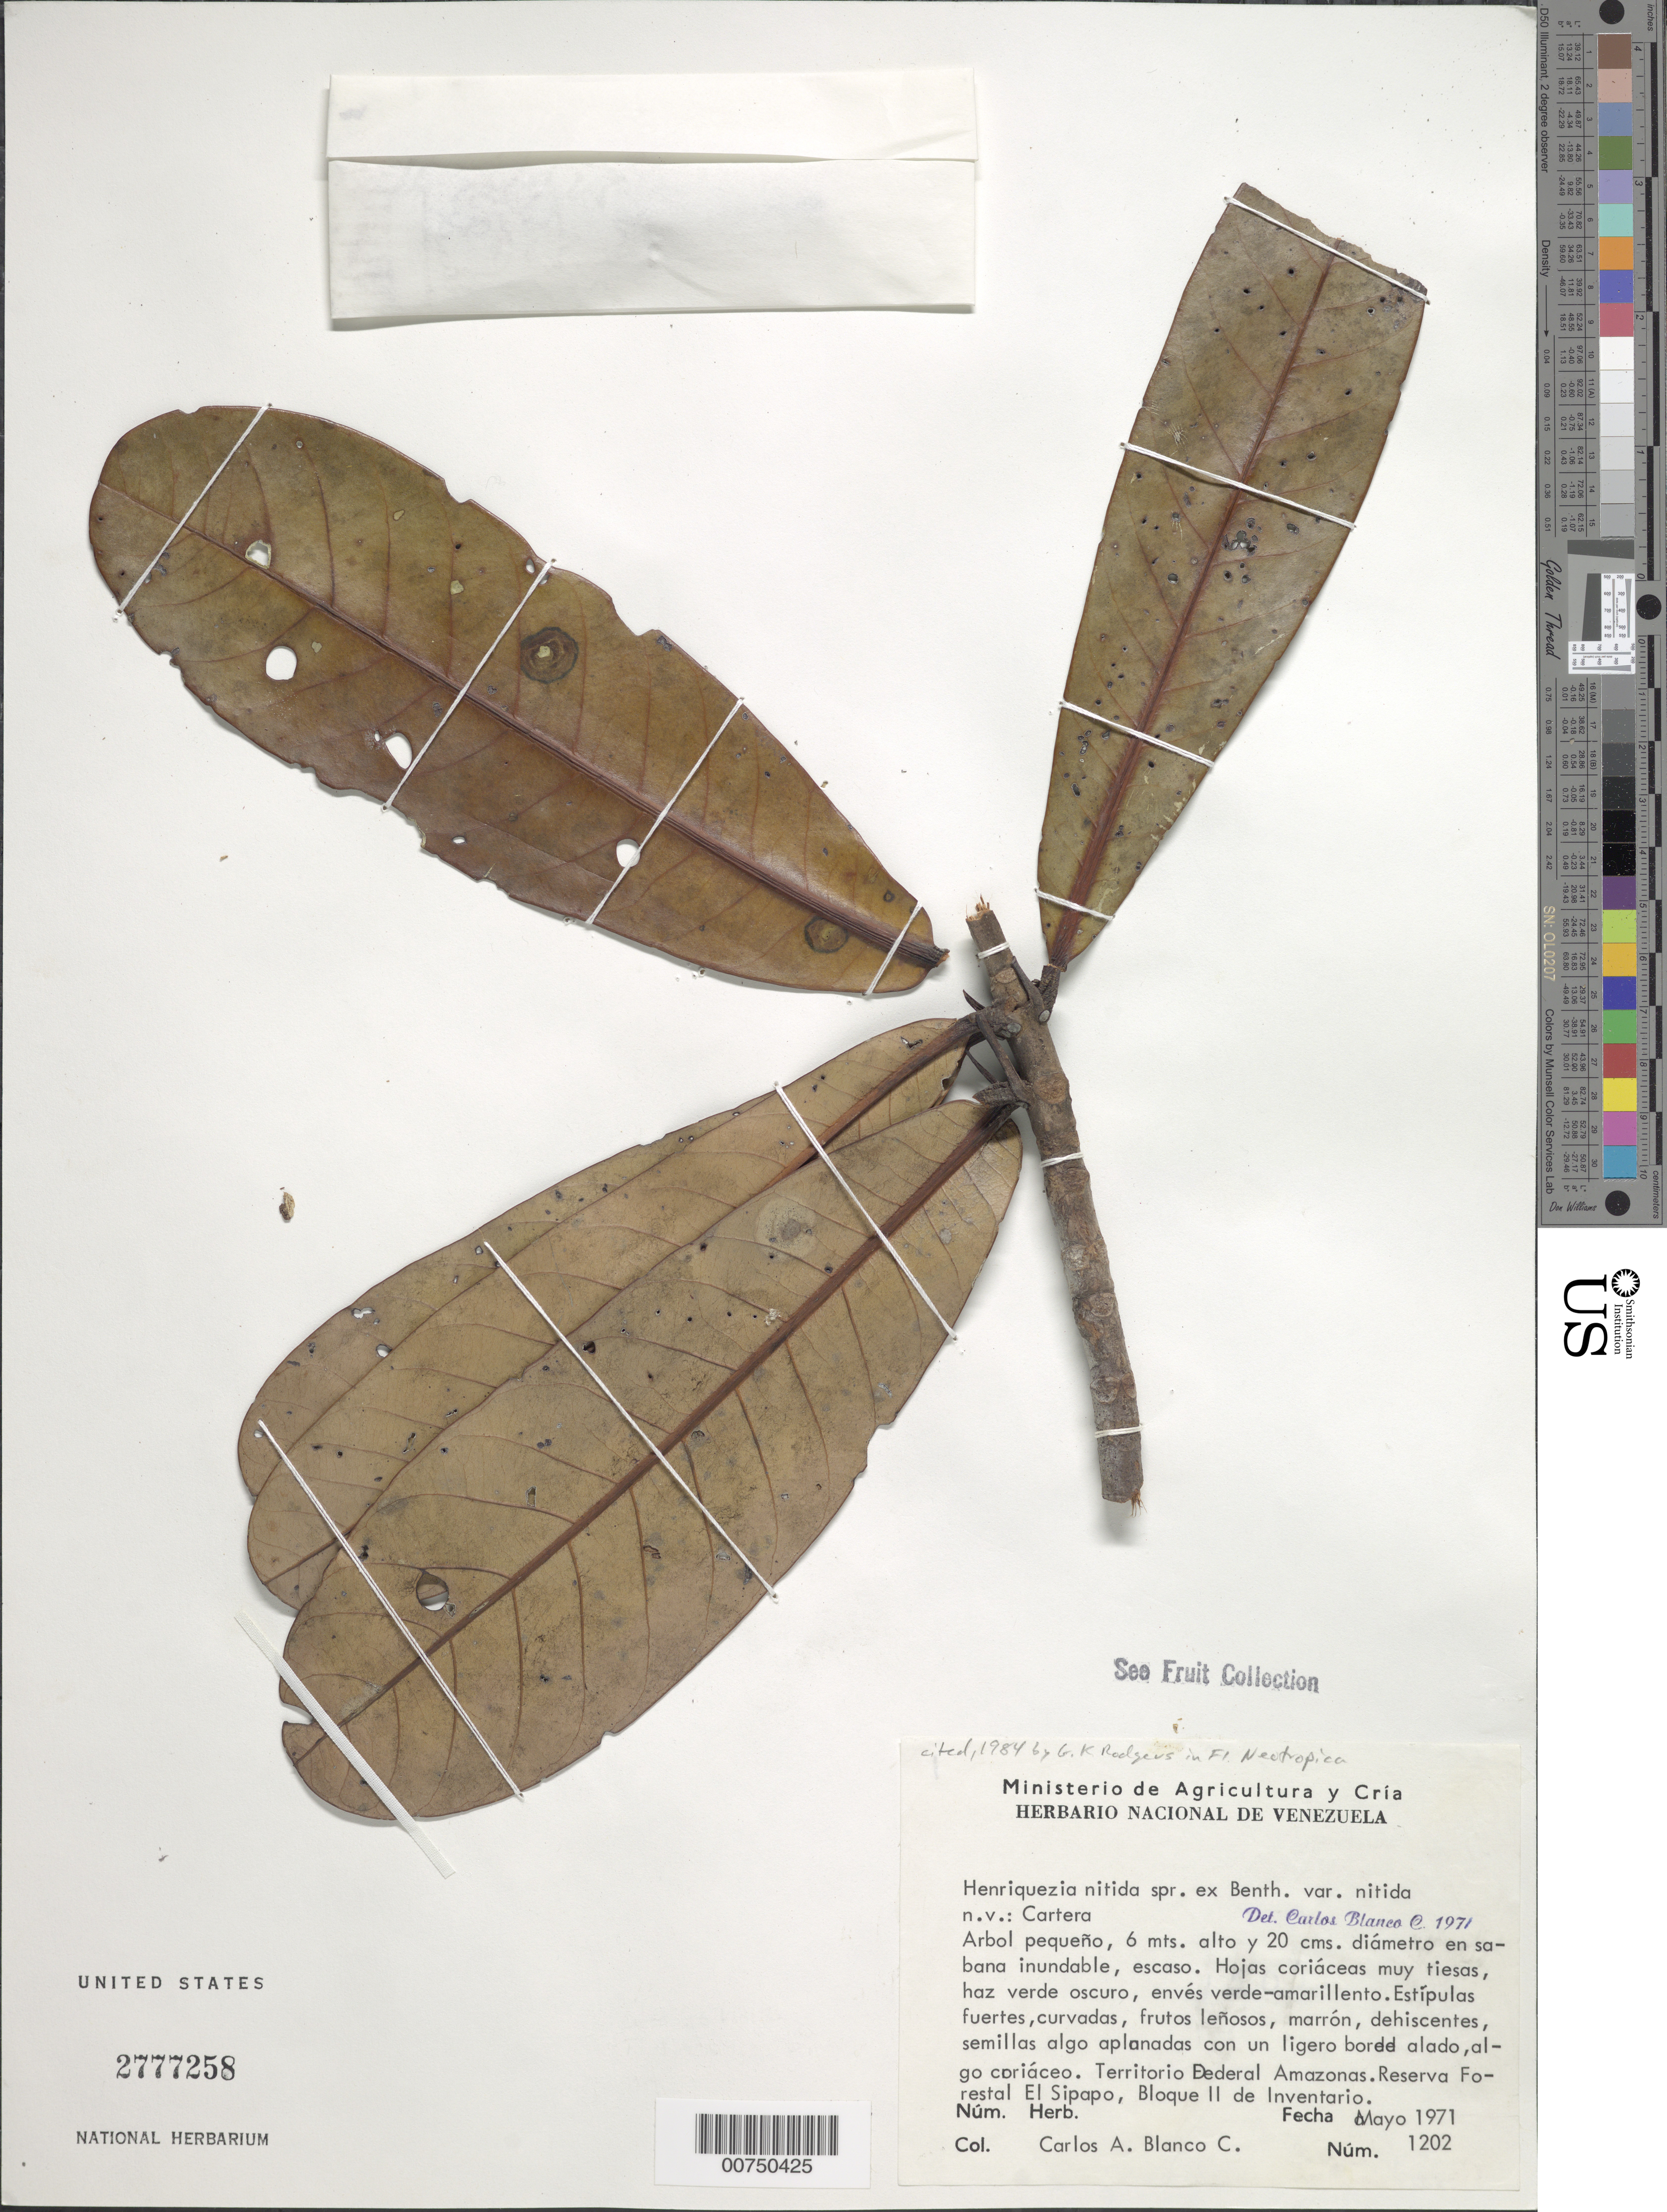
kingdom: Plantae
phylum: Tracheophyta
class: Magnoliopsida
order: Gentianales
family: Rubiaceae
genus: Henriquezia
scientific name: Henriquezia nitida var. nitida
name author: Spruce ex Benth.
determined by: Blanco, C. A.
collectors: C. A. Blanco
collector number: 1202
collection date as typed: May-71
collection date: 1971-05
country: Venezuela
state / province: Amazonas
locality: Reserva Forestal El Sipapo, Río Sipapo, Bloque II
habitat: Sabana inundable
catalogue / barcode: US 2777258